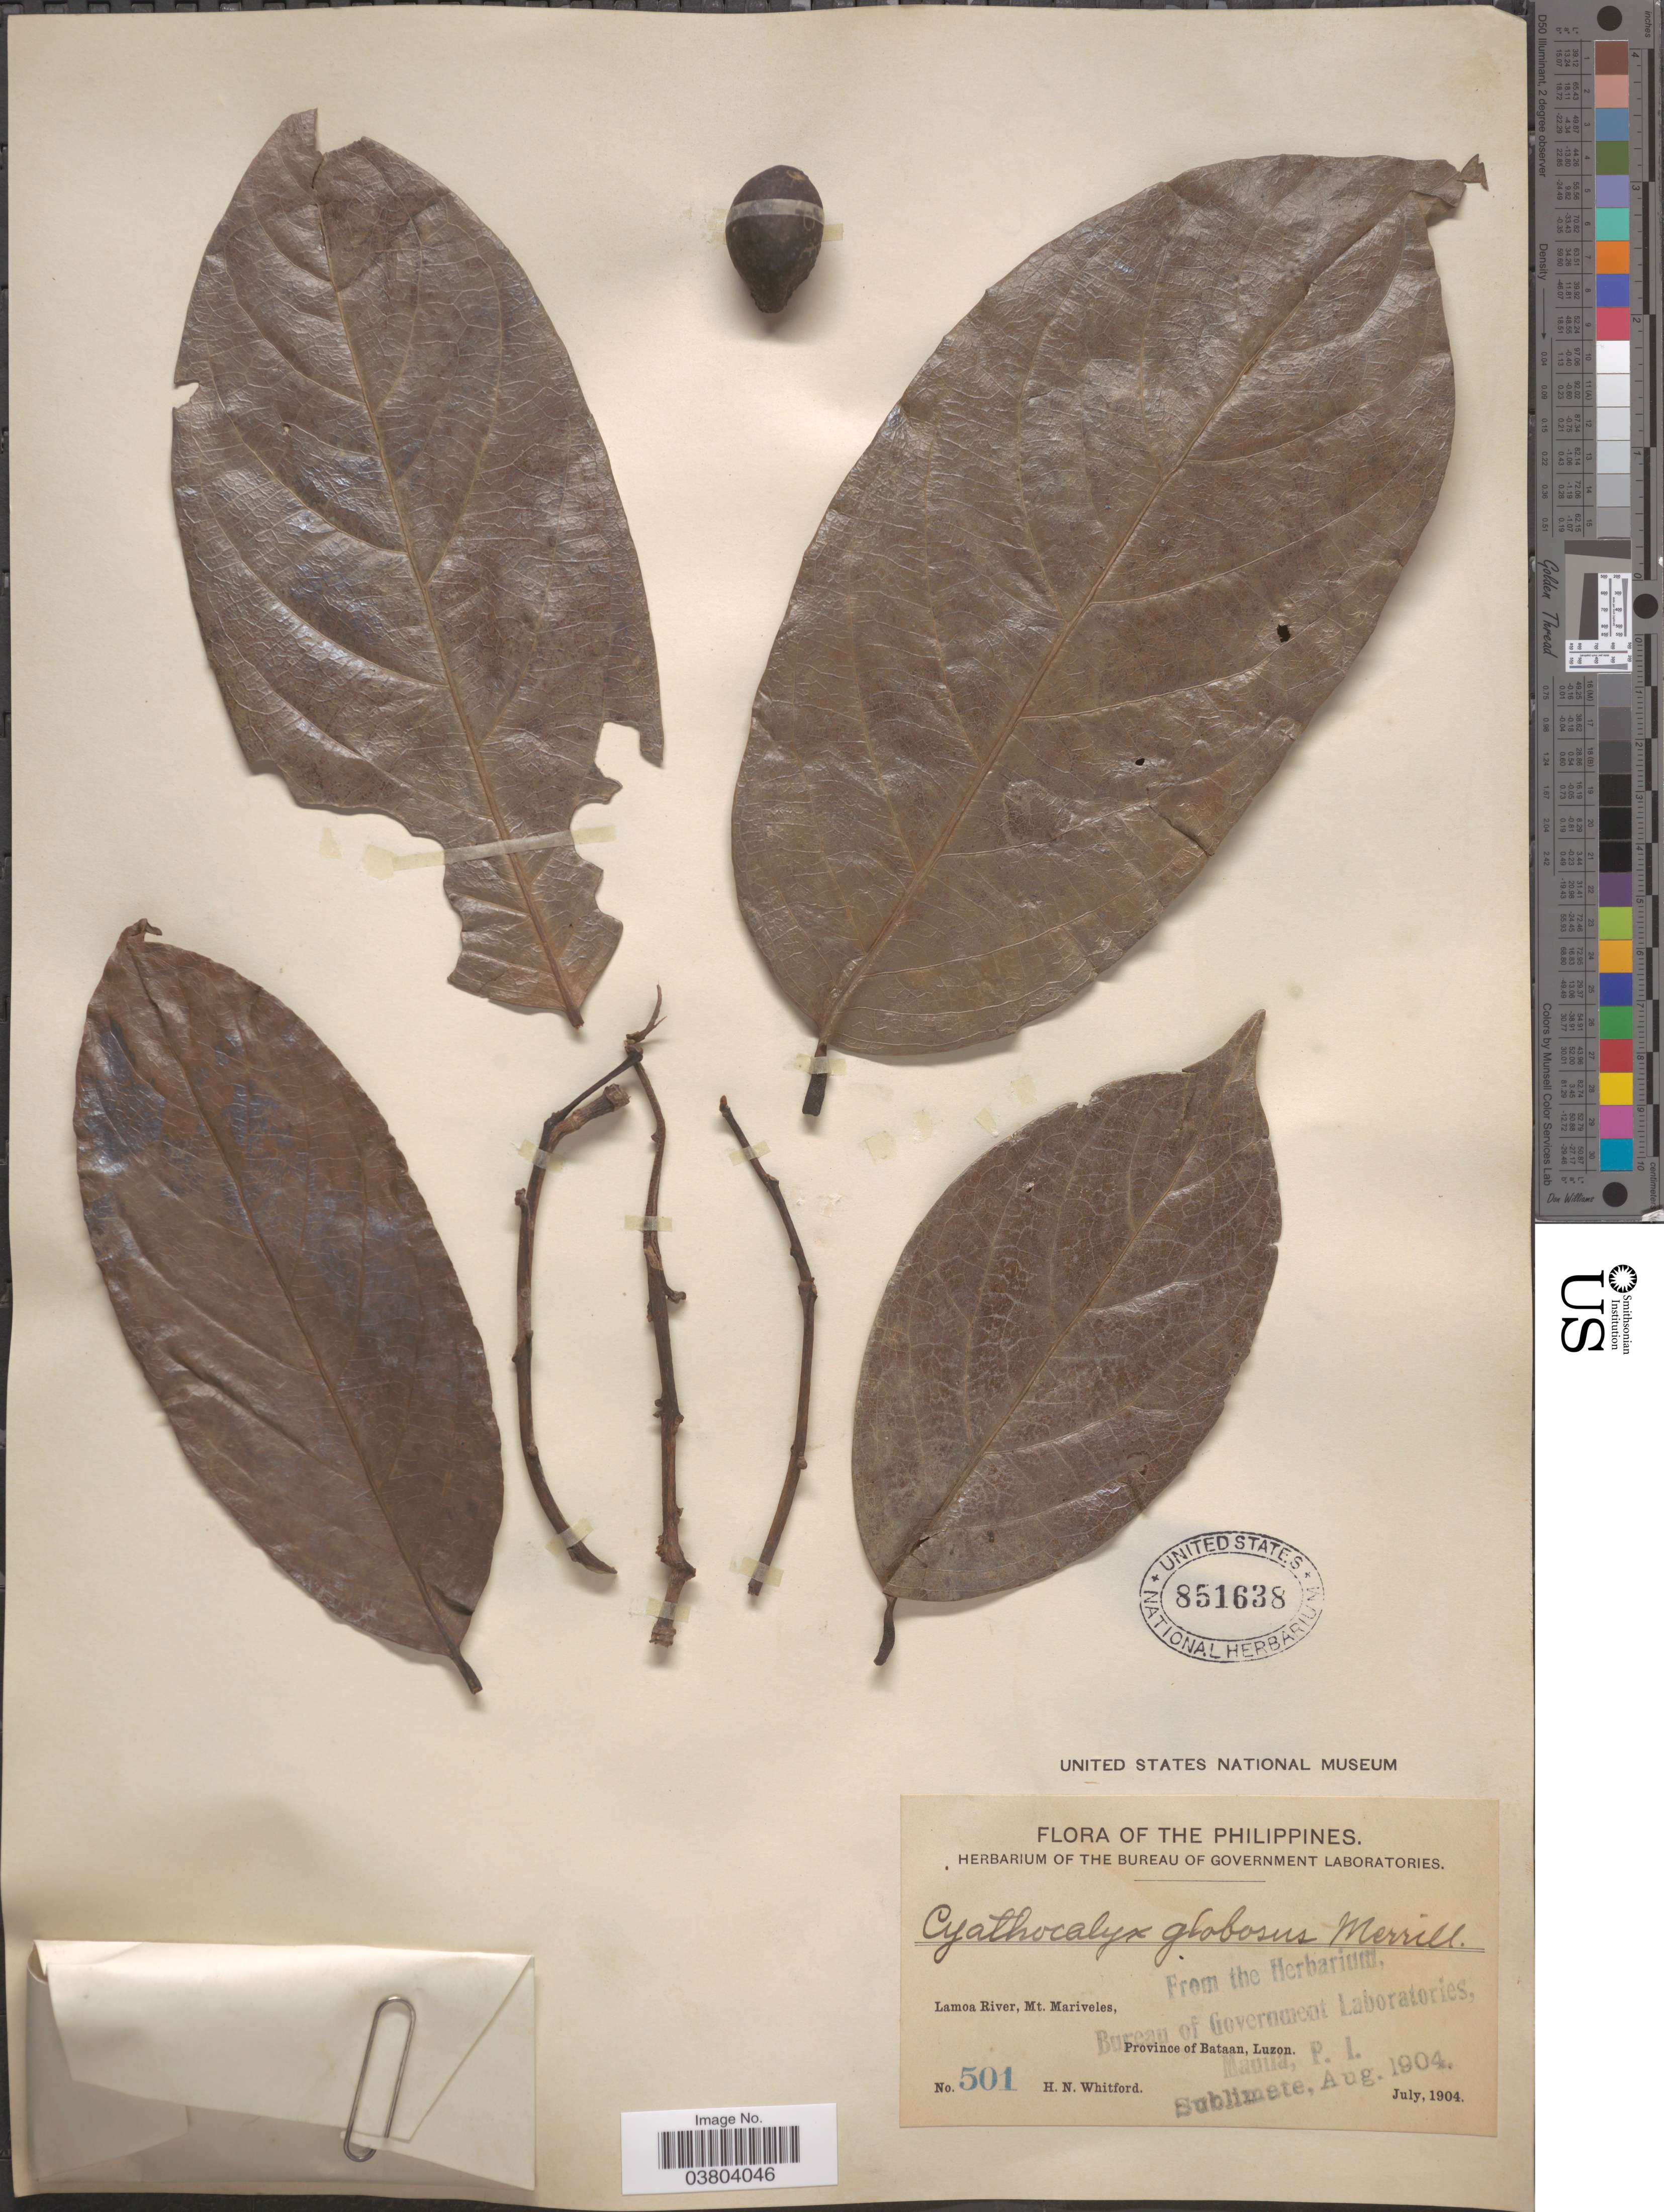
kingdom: Plantae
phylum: Tracheophyta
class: Magnoliopsida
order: Magnoliales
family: Annonaceae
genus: Cyathocalyx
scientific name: Cyathocalyx globosus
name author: Merr.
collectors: H. N. Whitford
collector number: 501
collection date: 1904-07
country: Philippines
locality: Lamao River, Mt. Mariveles, Province of Bataan, Luzon.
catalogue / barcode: US 851638